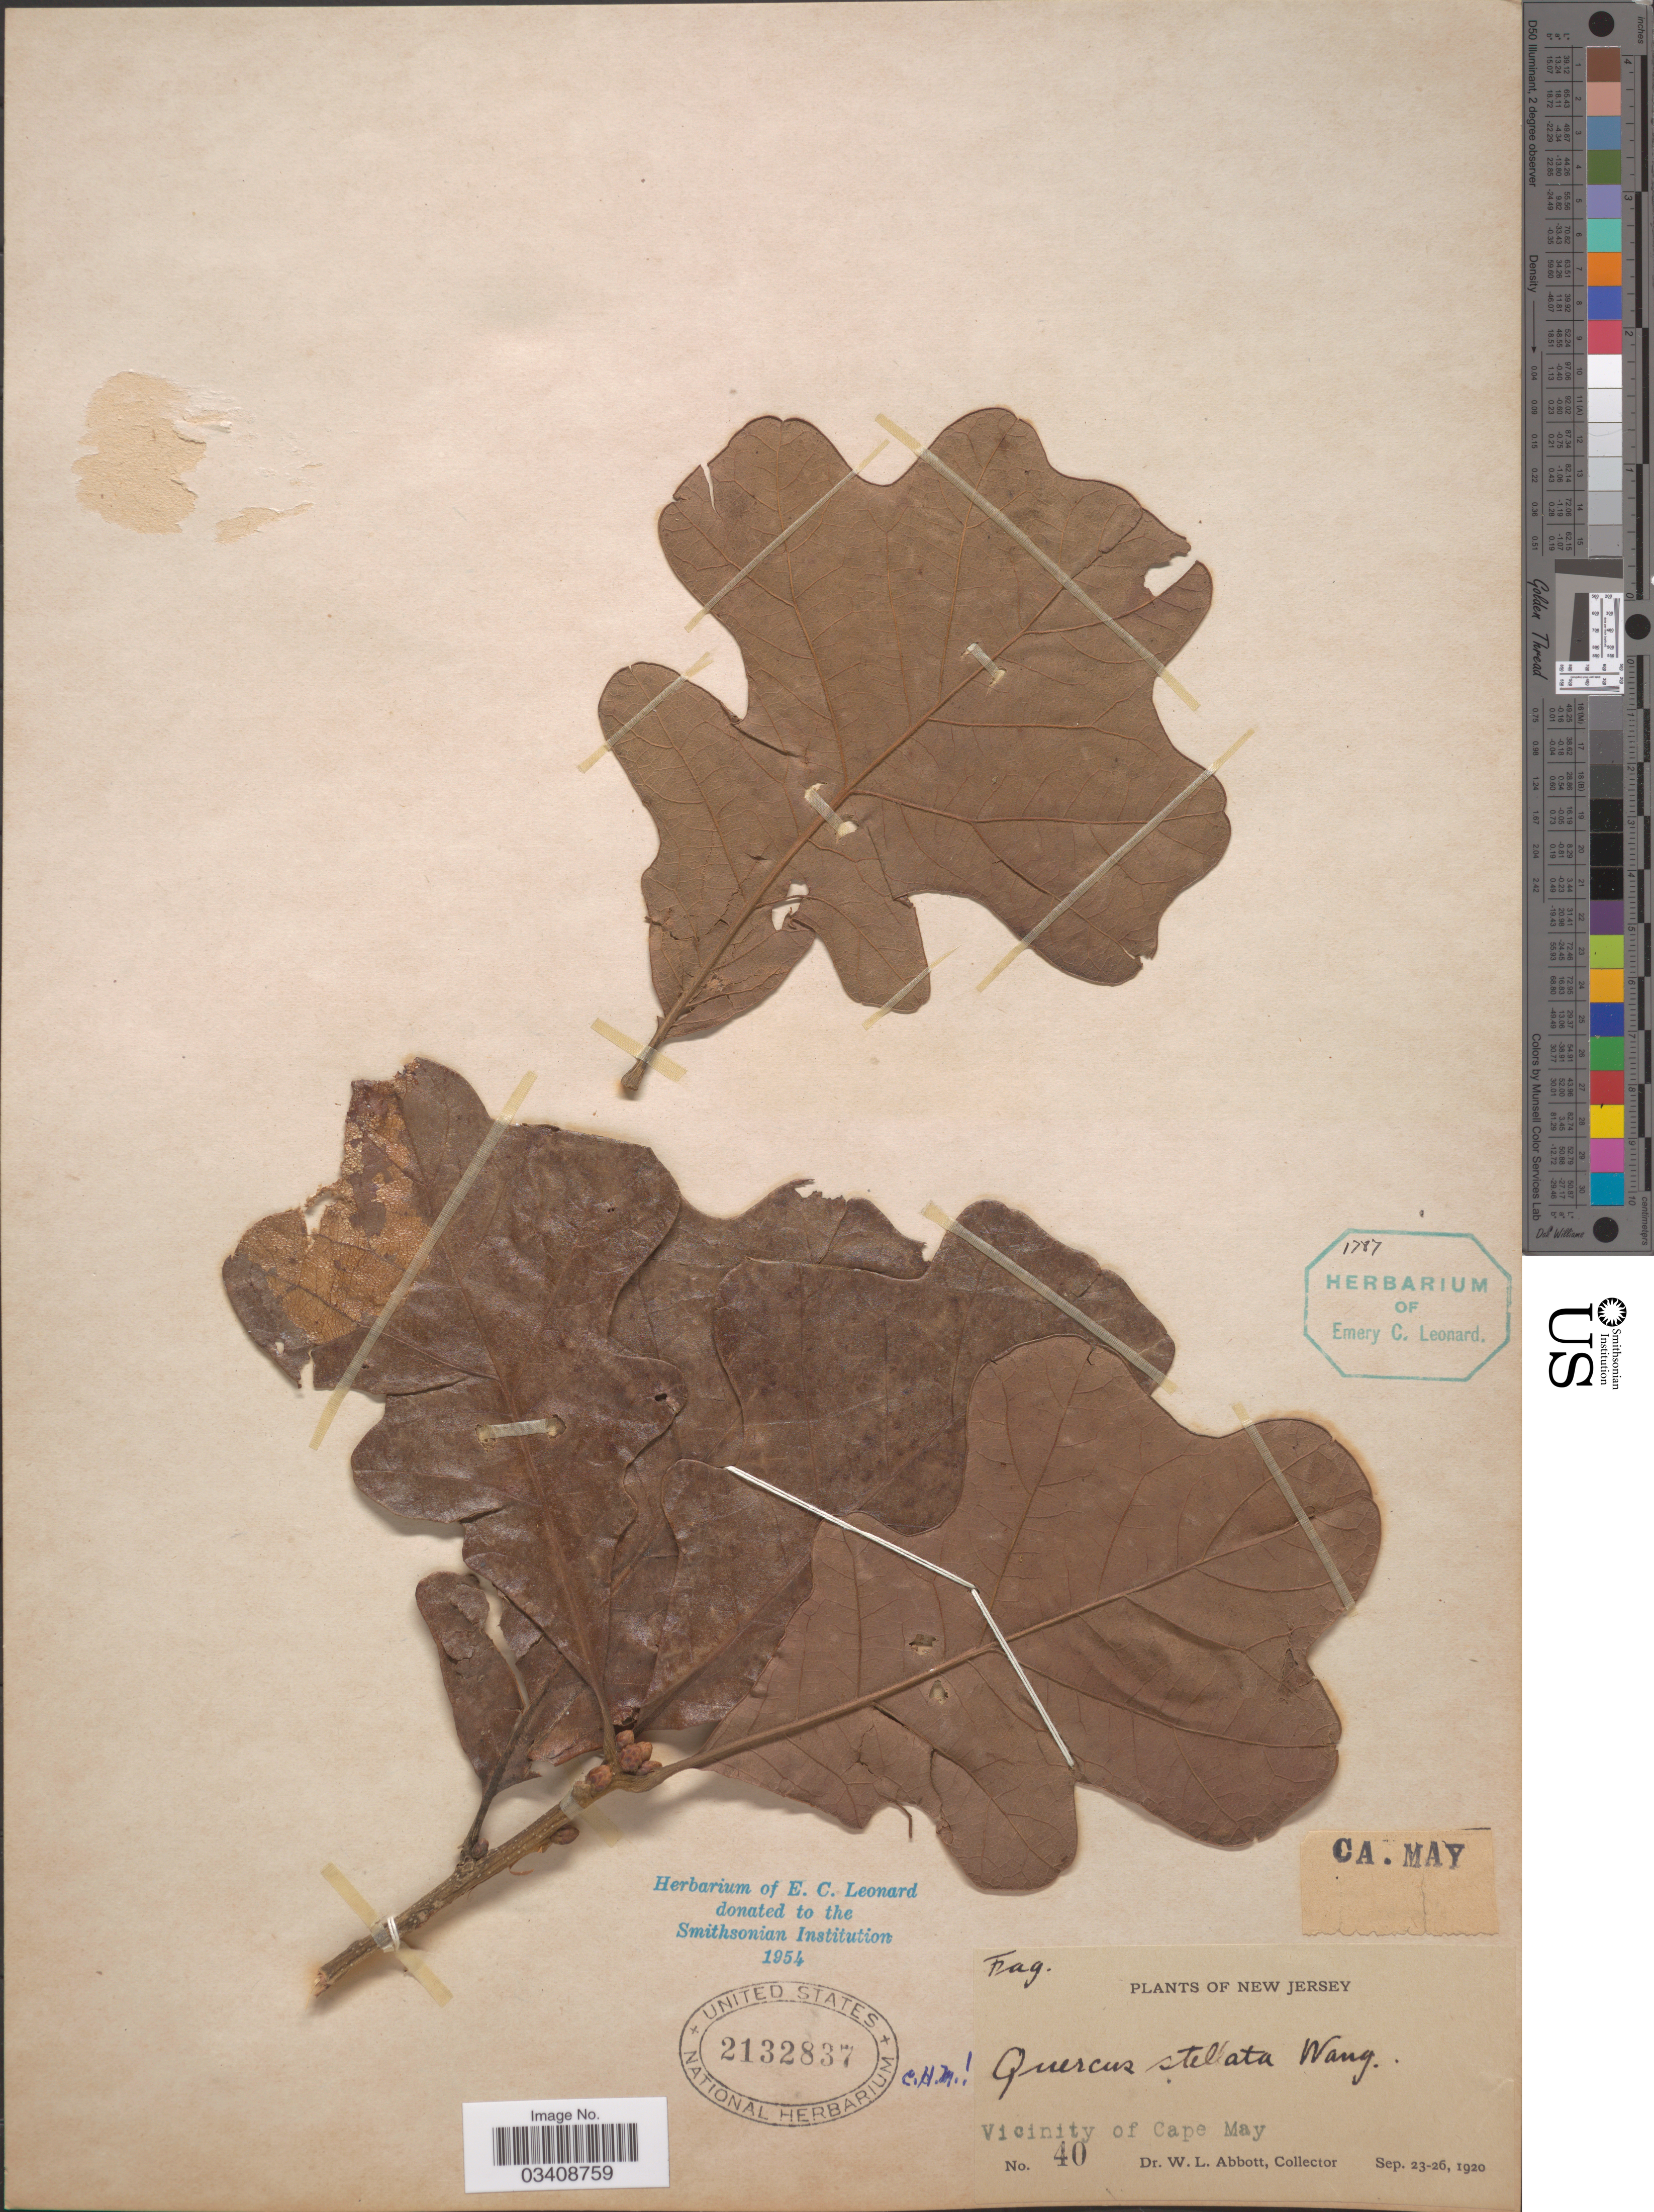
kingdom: Plantae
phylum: Tracheophyta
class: Magnoliopsida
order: Fagales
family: Fagaceae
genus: Quercus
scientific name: Quercus stellata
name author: Wangenh.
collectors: W. L. Abbott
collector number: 40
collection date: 1920-09-23/1920-09-26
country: United States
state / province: New Jersey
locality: Vicinity of Cape May.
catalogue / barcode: US 2132837